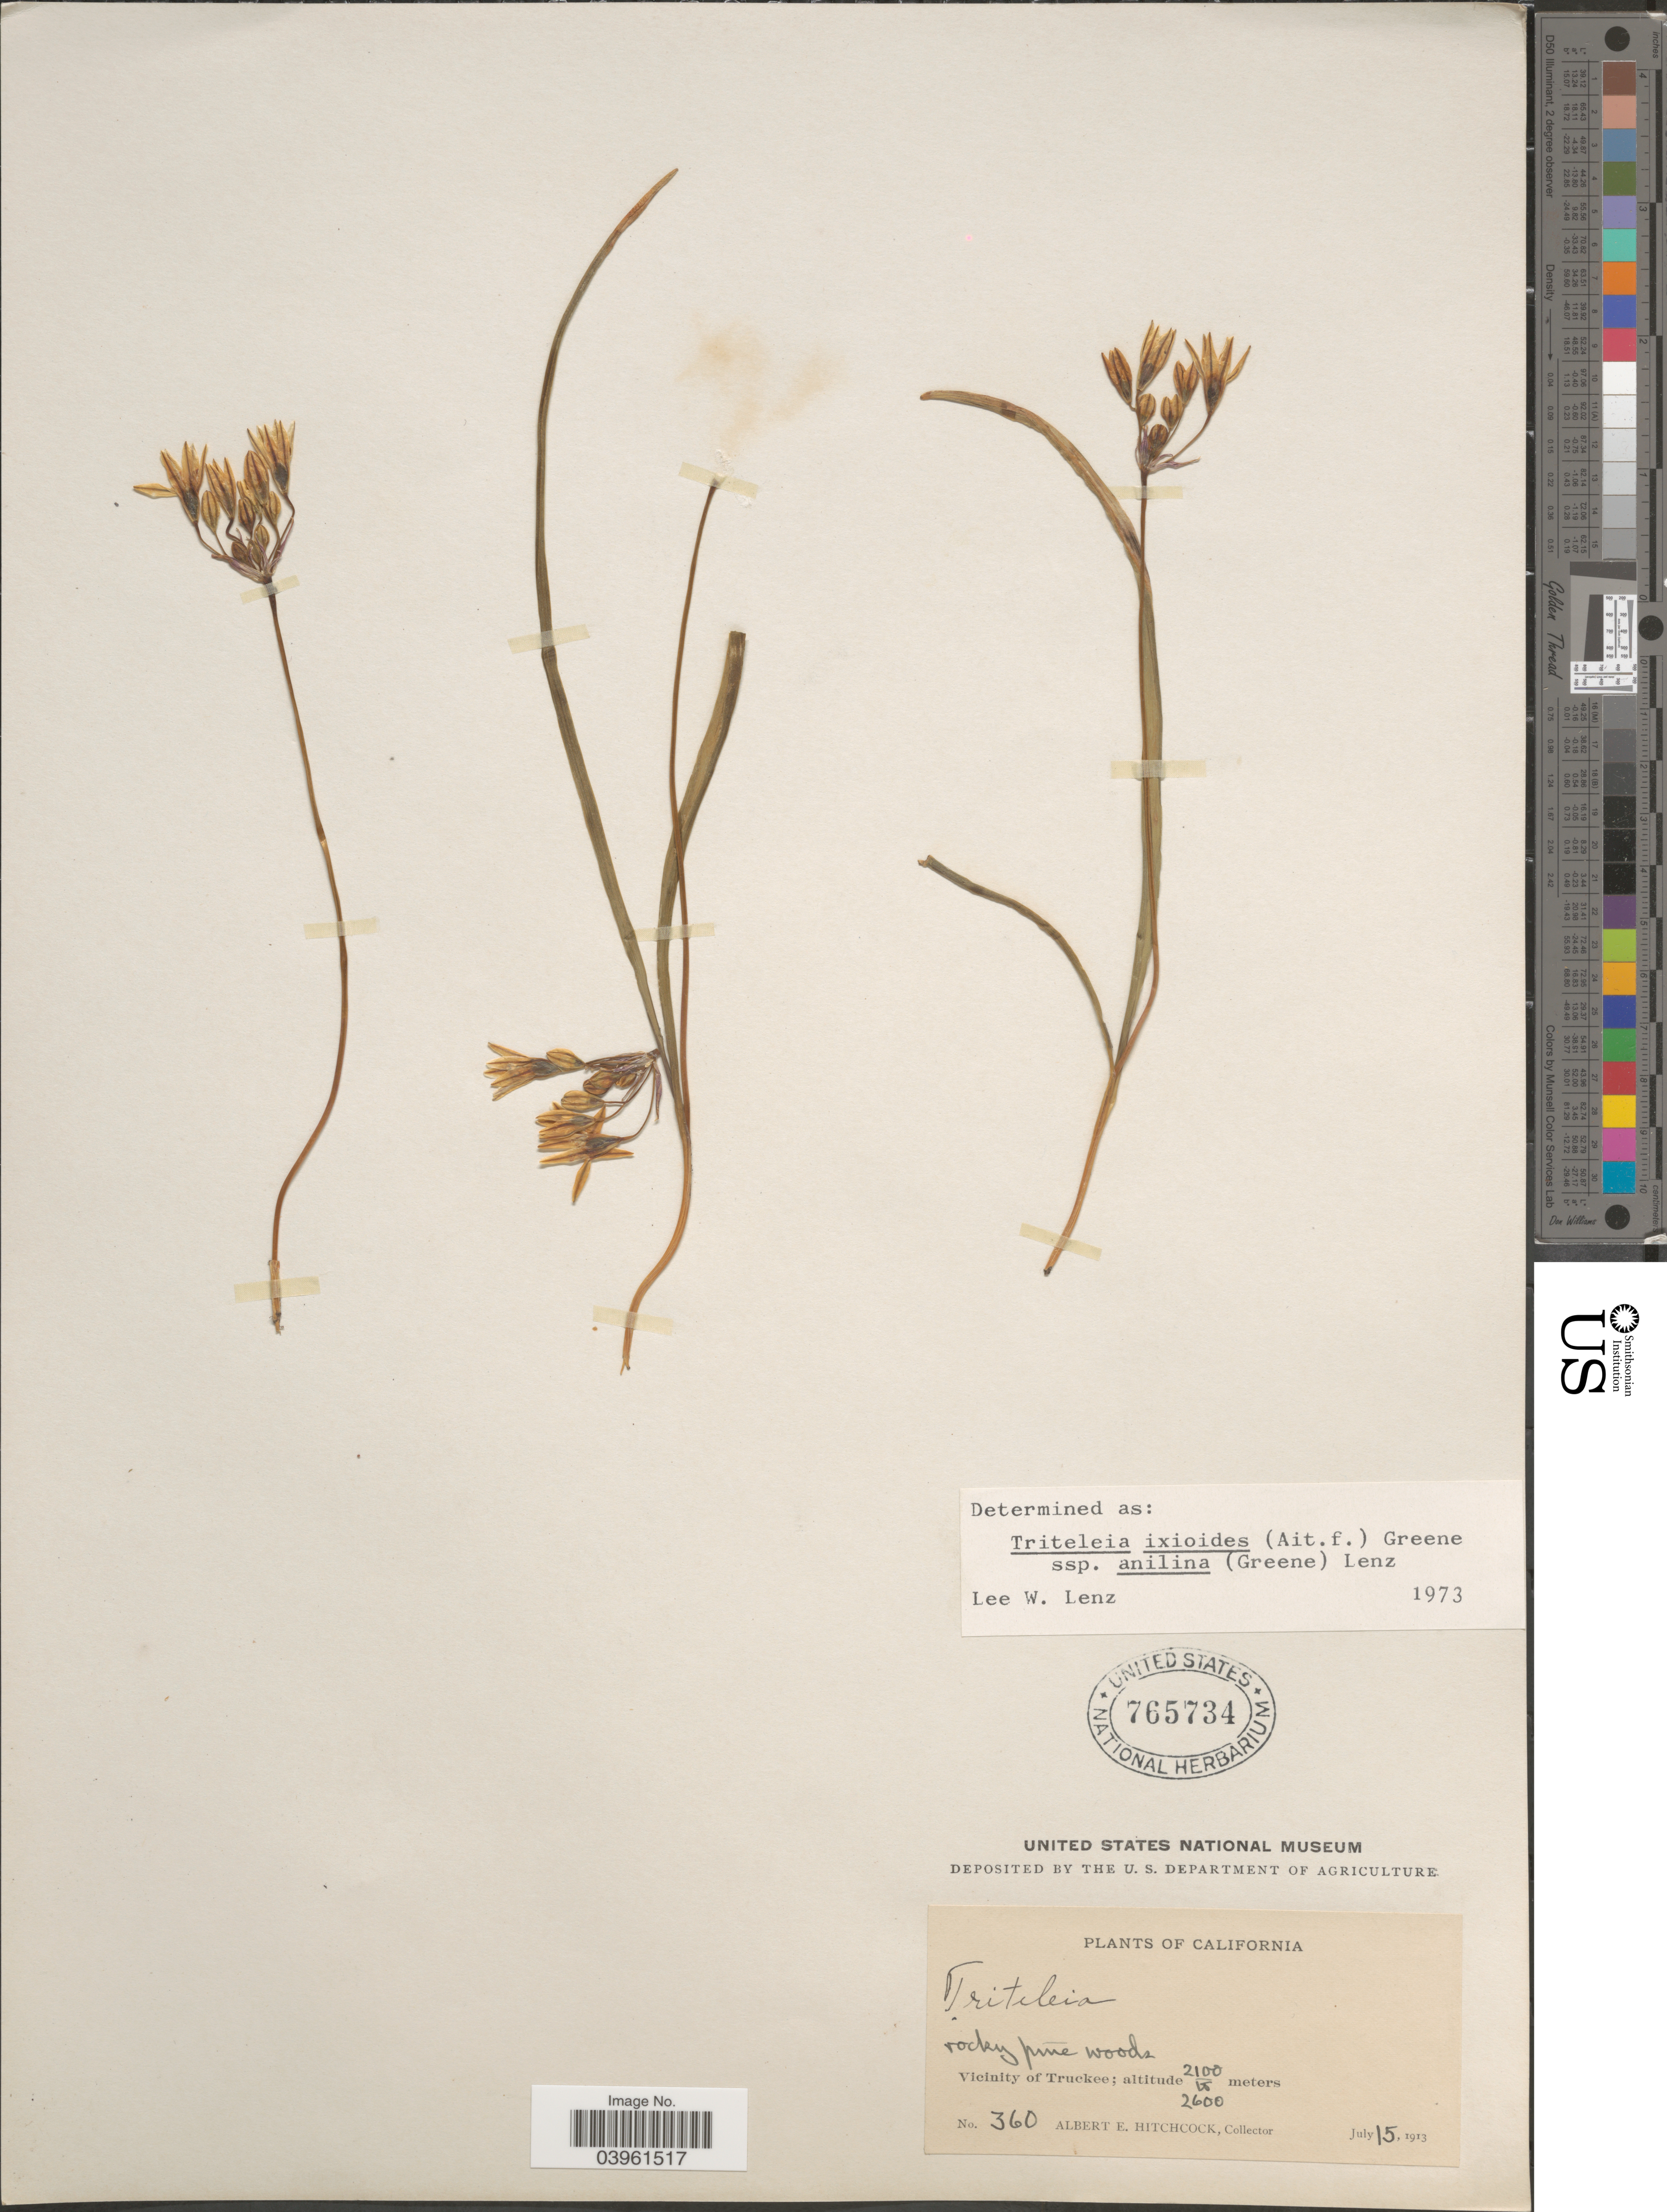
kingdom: Plantae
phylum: Tracheophyta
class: Liliopsida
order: Asparagales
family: Asparagaceae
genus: Triteleia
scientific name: Triteleia ixioides subsp. anilina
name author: (Greene) L.W. Lenz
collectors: A. Hitchcock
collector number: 360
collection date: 1913-07-15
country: United States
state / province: California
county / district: Nevada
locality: Vicinity of Truckee.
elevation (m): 2100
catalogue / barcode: US 765734